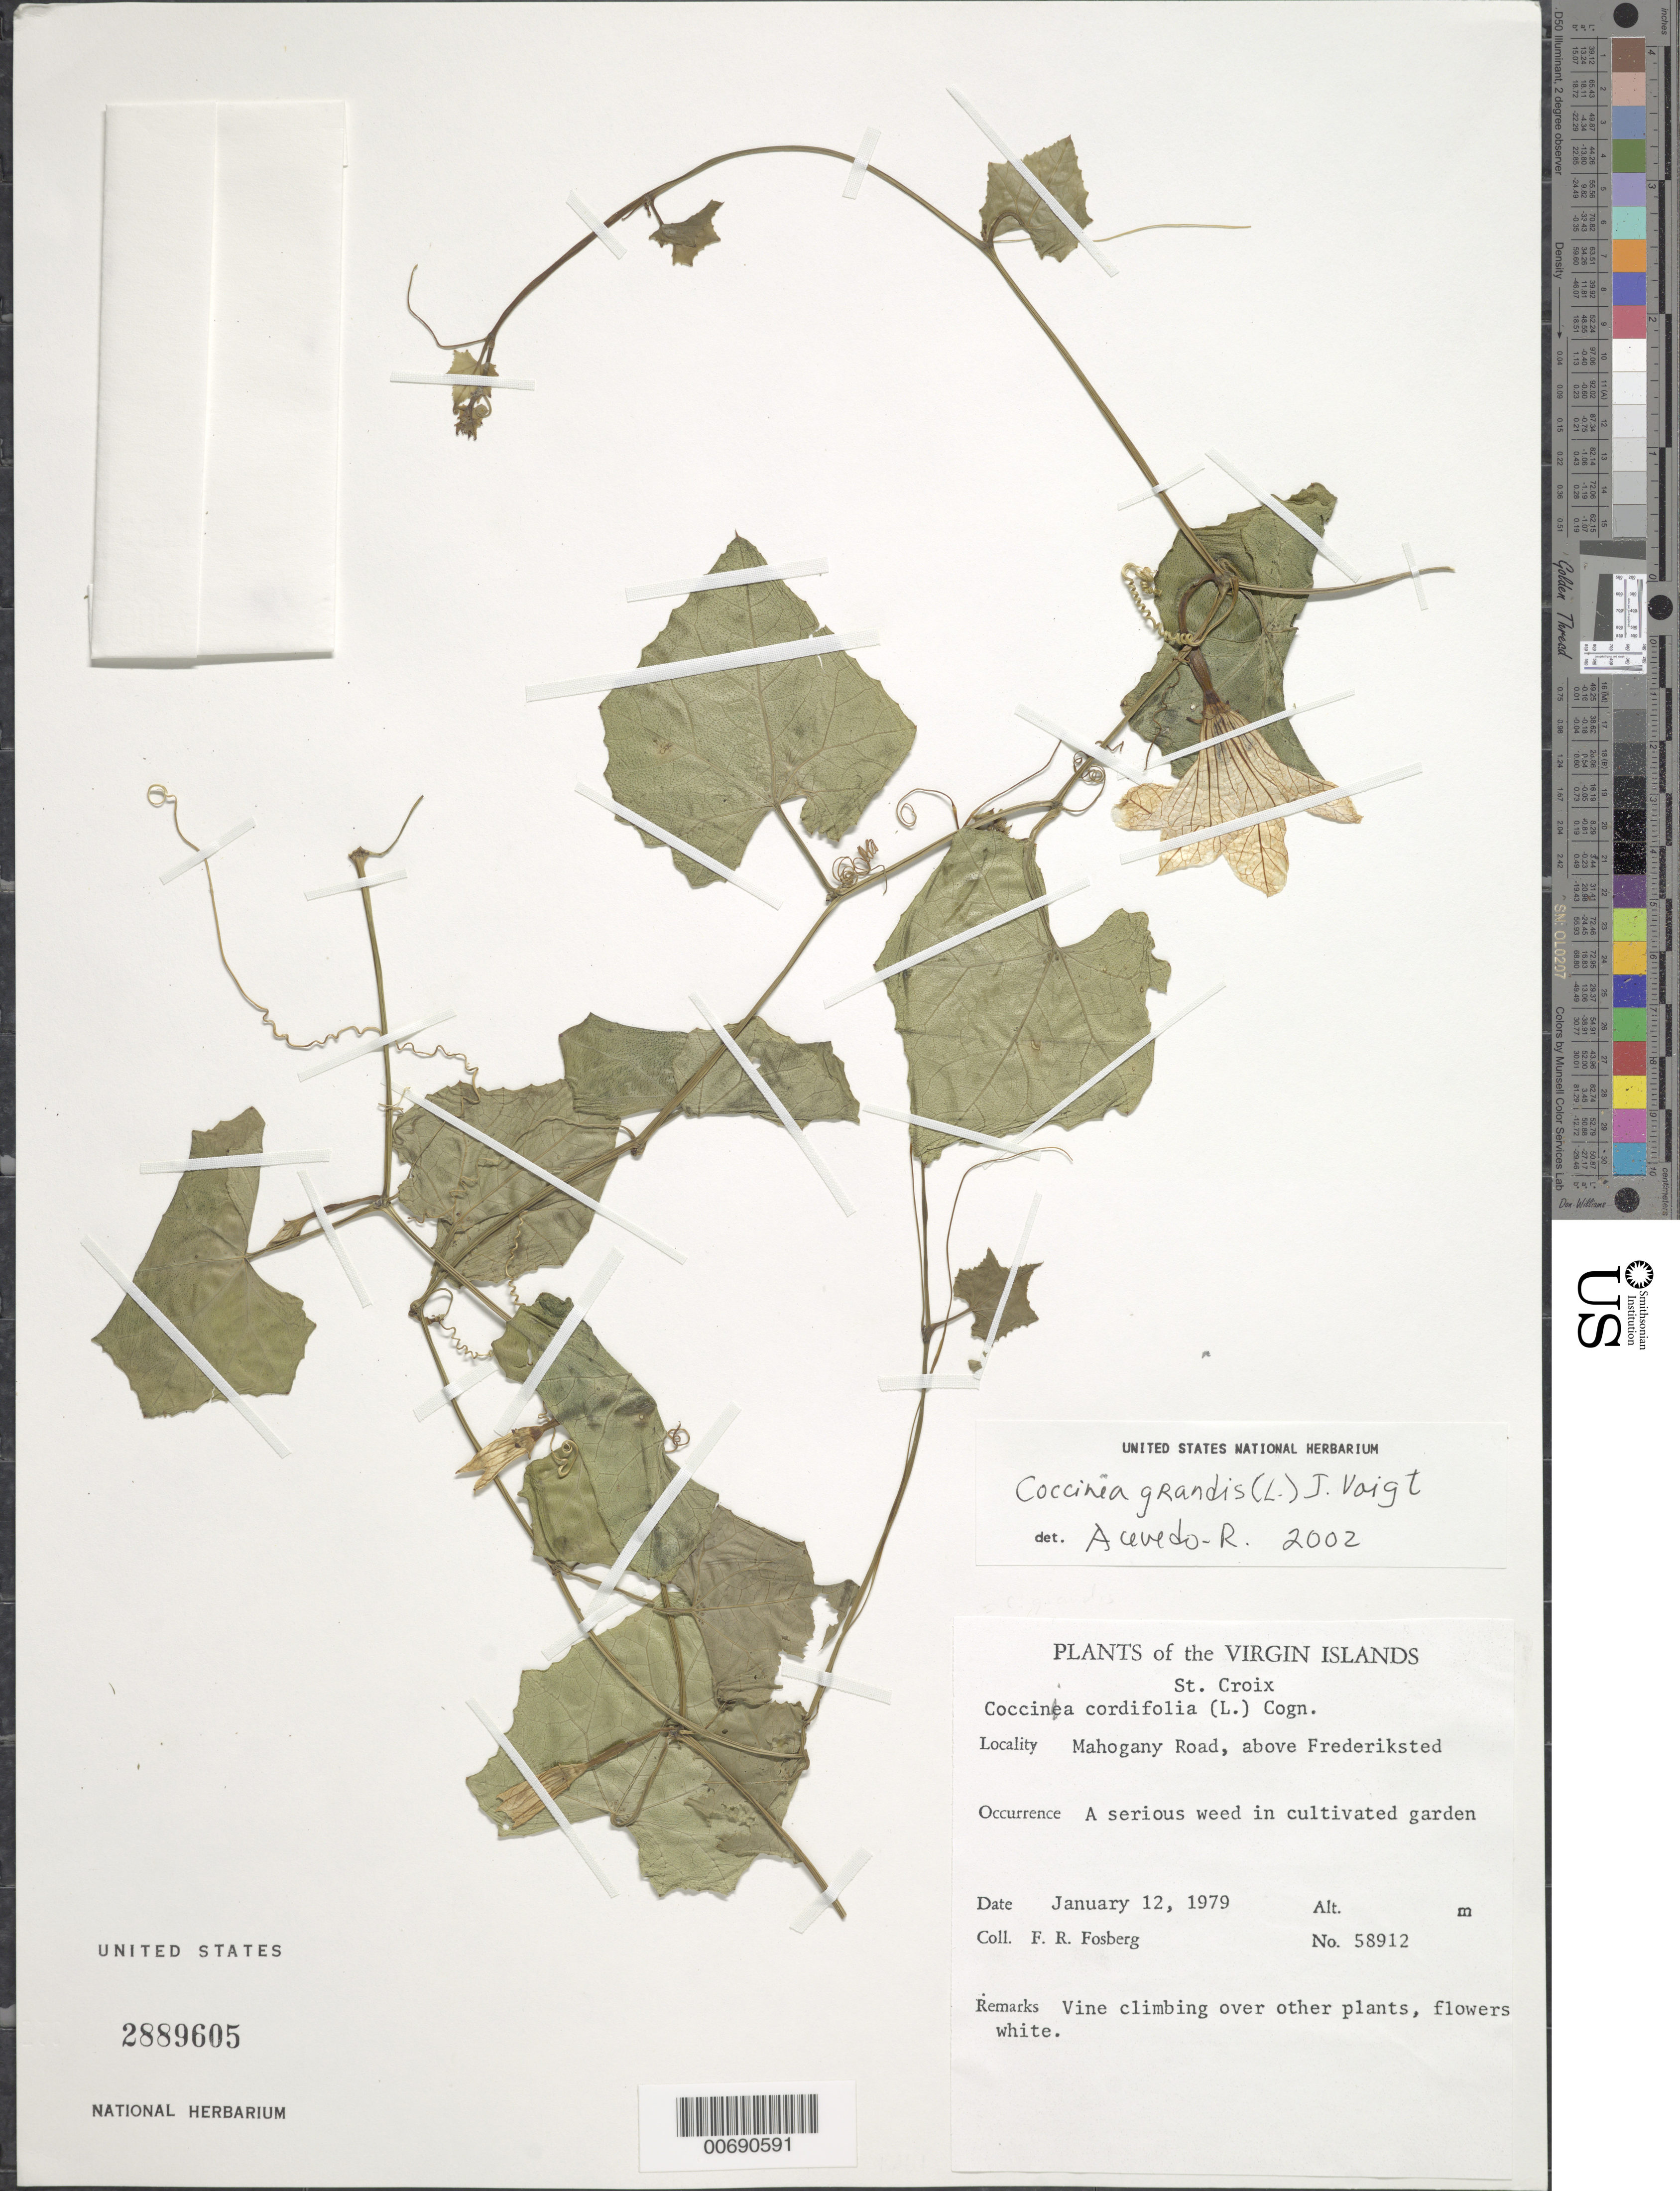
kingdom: Plantae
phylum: Tracheophyta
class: Magnoliopsida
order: Cucurbitales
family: Cucurbitaceae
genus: Coccinia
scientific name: Coccinia grandis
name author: (L.) Voigt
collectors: F. R. Fosberg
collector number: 58912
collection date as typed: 12 Jan 1979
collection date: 1979-01-12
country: U.S. Virgin Islands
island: St. Croix Island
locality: Mahogany Road, above Frederiksted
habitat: A serious weed in cultivated garden.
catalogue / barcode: US 2889605